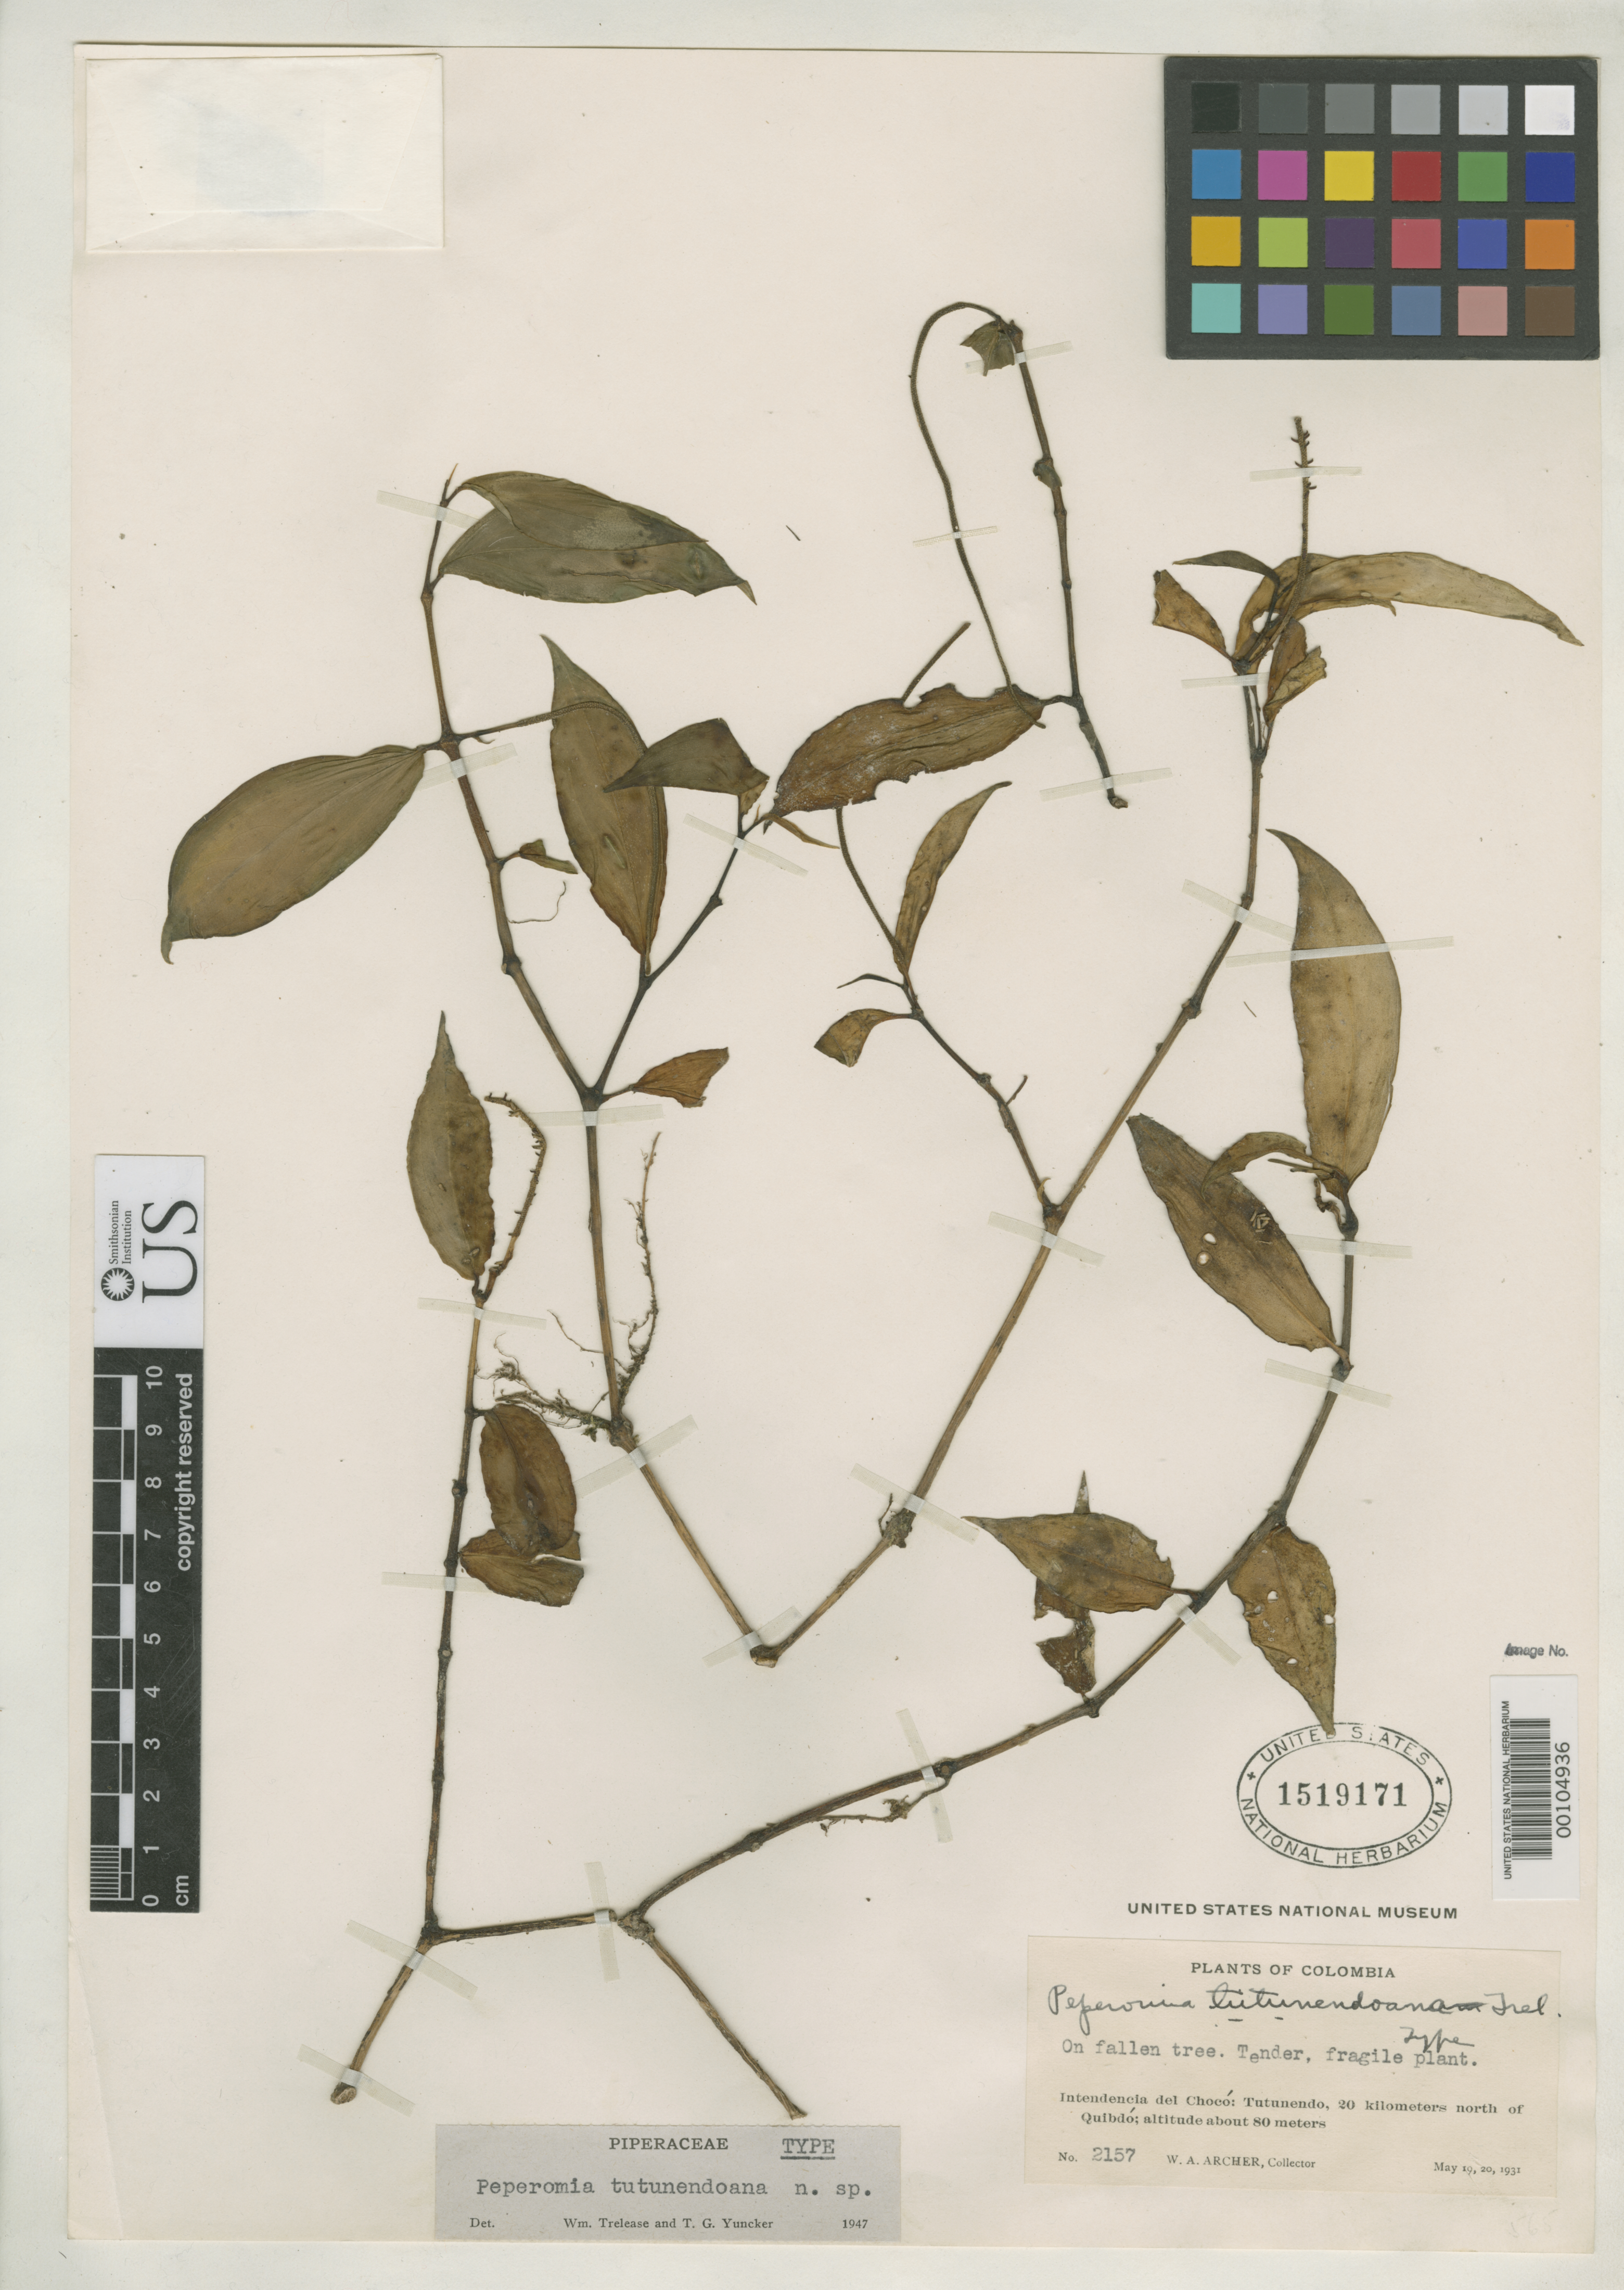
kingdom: Plantae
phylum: Tracheophyta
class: Magnoliopsida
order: Piperales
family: Piperaceae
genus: Peperomia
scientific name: Peperomia tutunendoana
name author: Trel. & Yunck.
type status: Holotype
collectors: W. A. Archer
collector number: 2157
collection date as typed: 19 May 1931 and 20 May 1931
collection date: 1931-05-19,1931-05-20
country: Colombia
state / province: Chocó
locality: TutUnendo, 20 km. N of Quibdo.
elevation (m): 80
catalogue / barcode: US 1519171